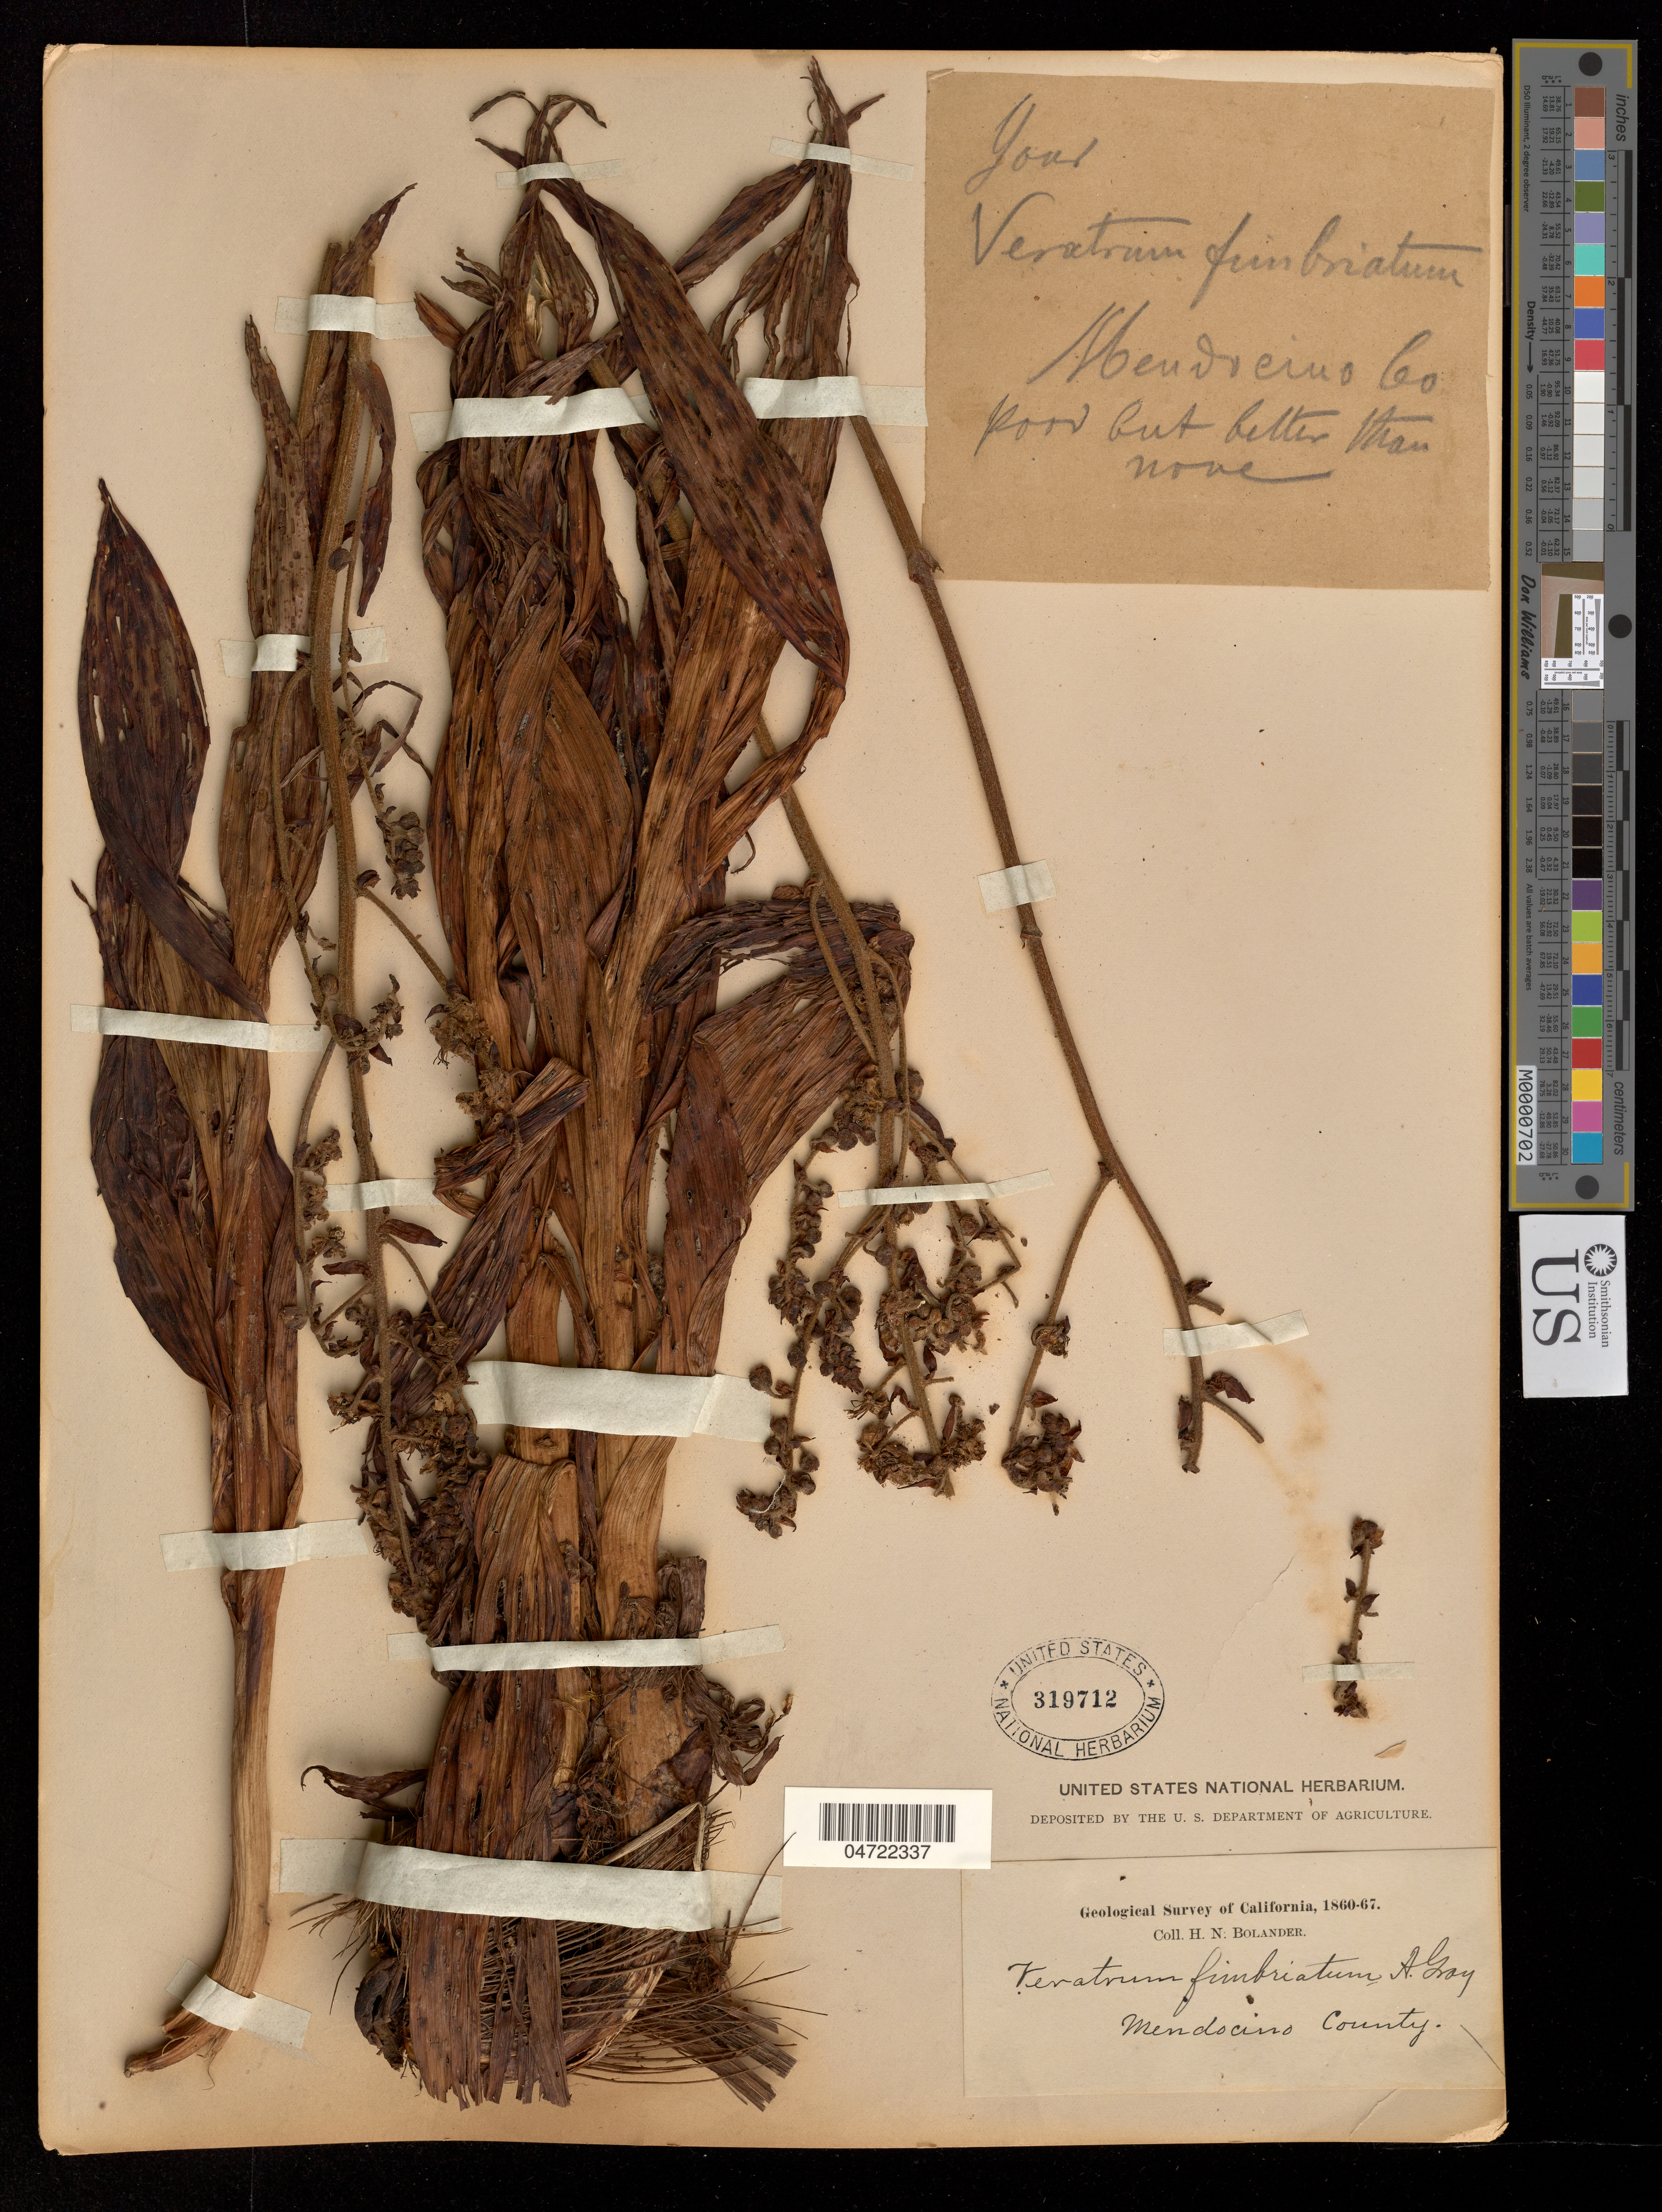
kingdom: Plantae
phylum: Tracheophyta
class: Liliopsida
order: Liliales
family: Melanthiaceae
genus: Veratrum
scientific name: Veratrum fimbriatum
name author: A. Gray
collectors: H. Bolander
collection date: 1860/1867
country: United States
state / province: California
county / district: Mariposa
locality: Geological Survey of California, 1860-67. Soda Springs, Yosemite National Park.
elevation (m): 2957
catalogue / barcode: US 319712